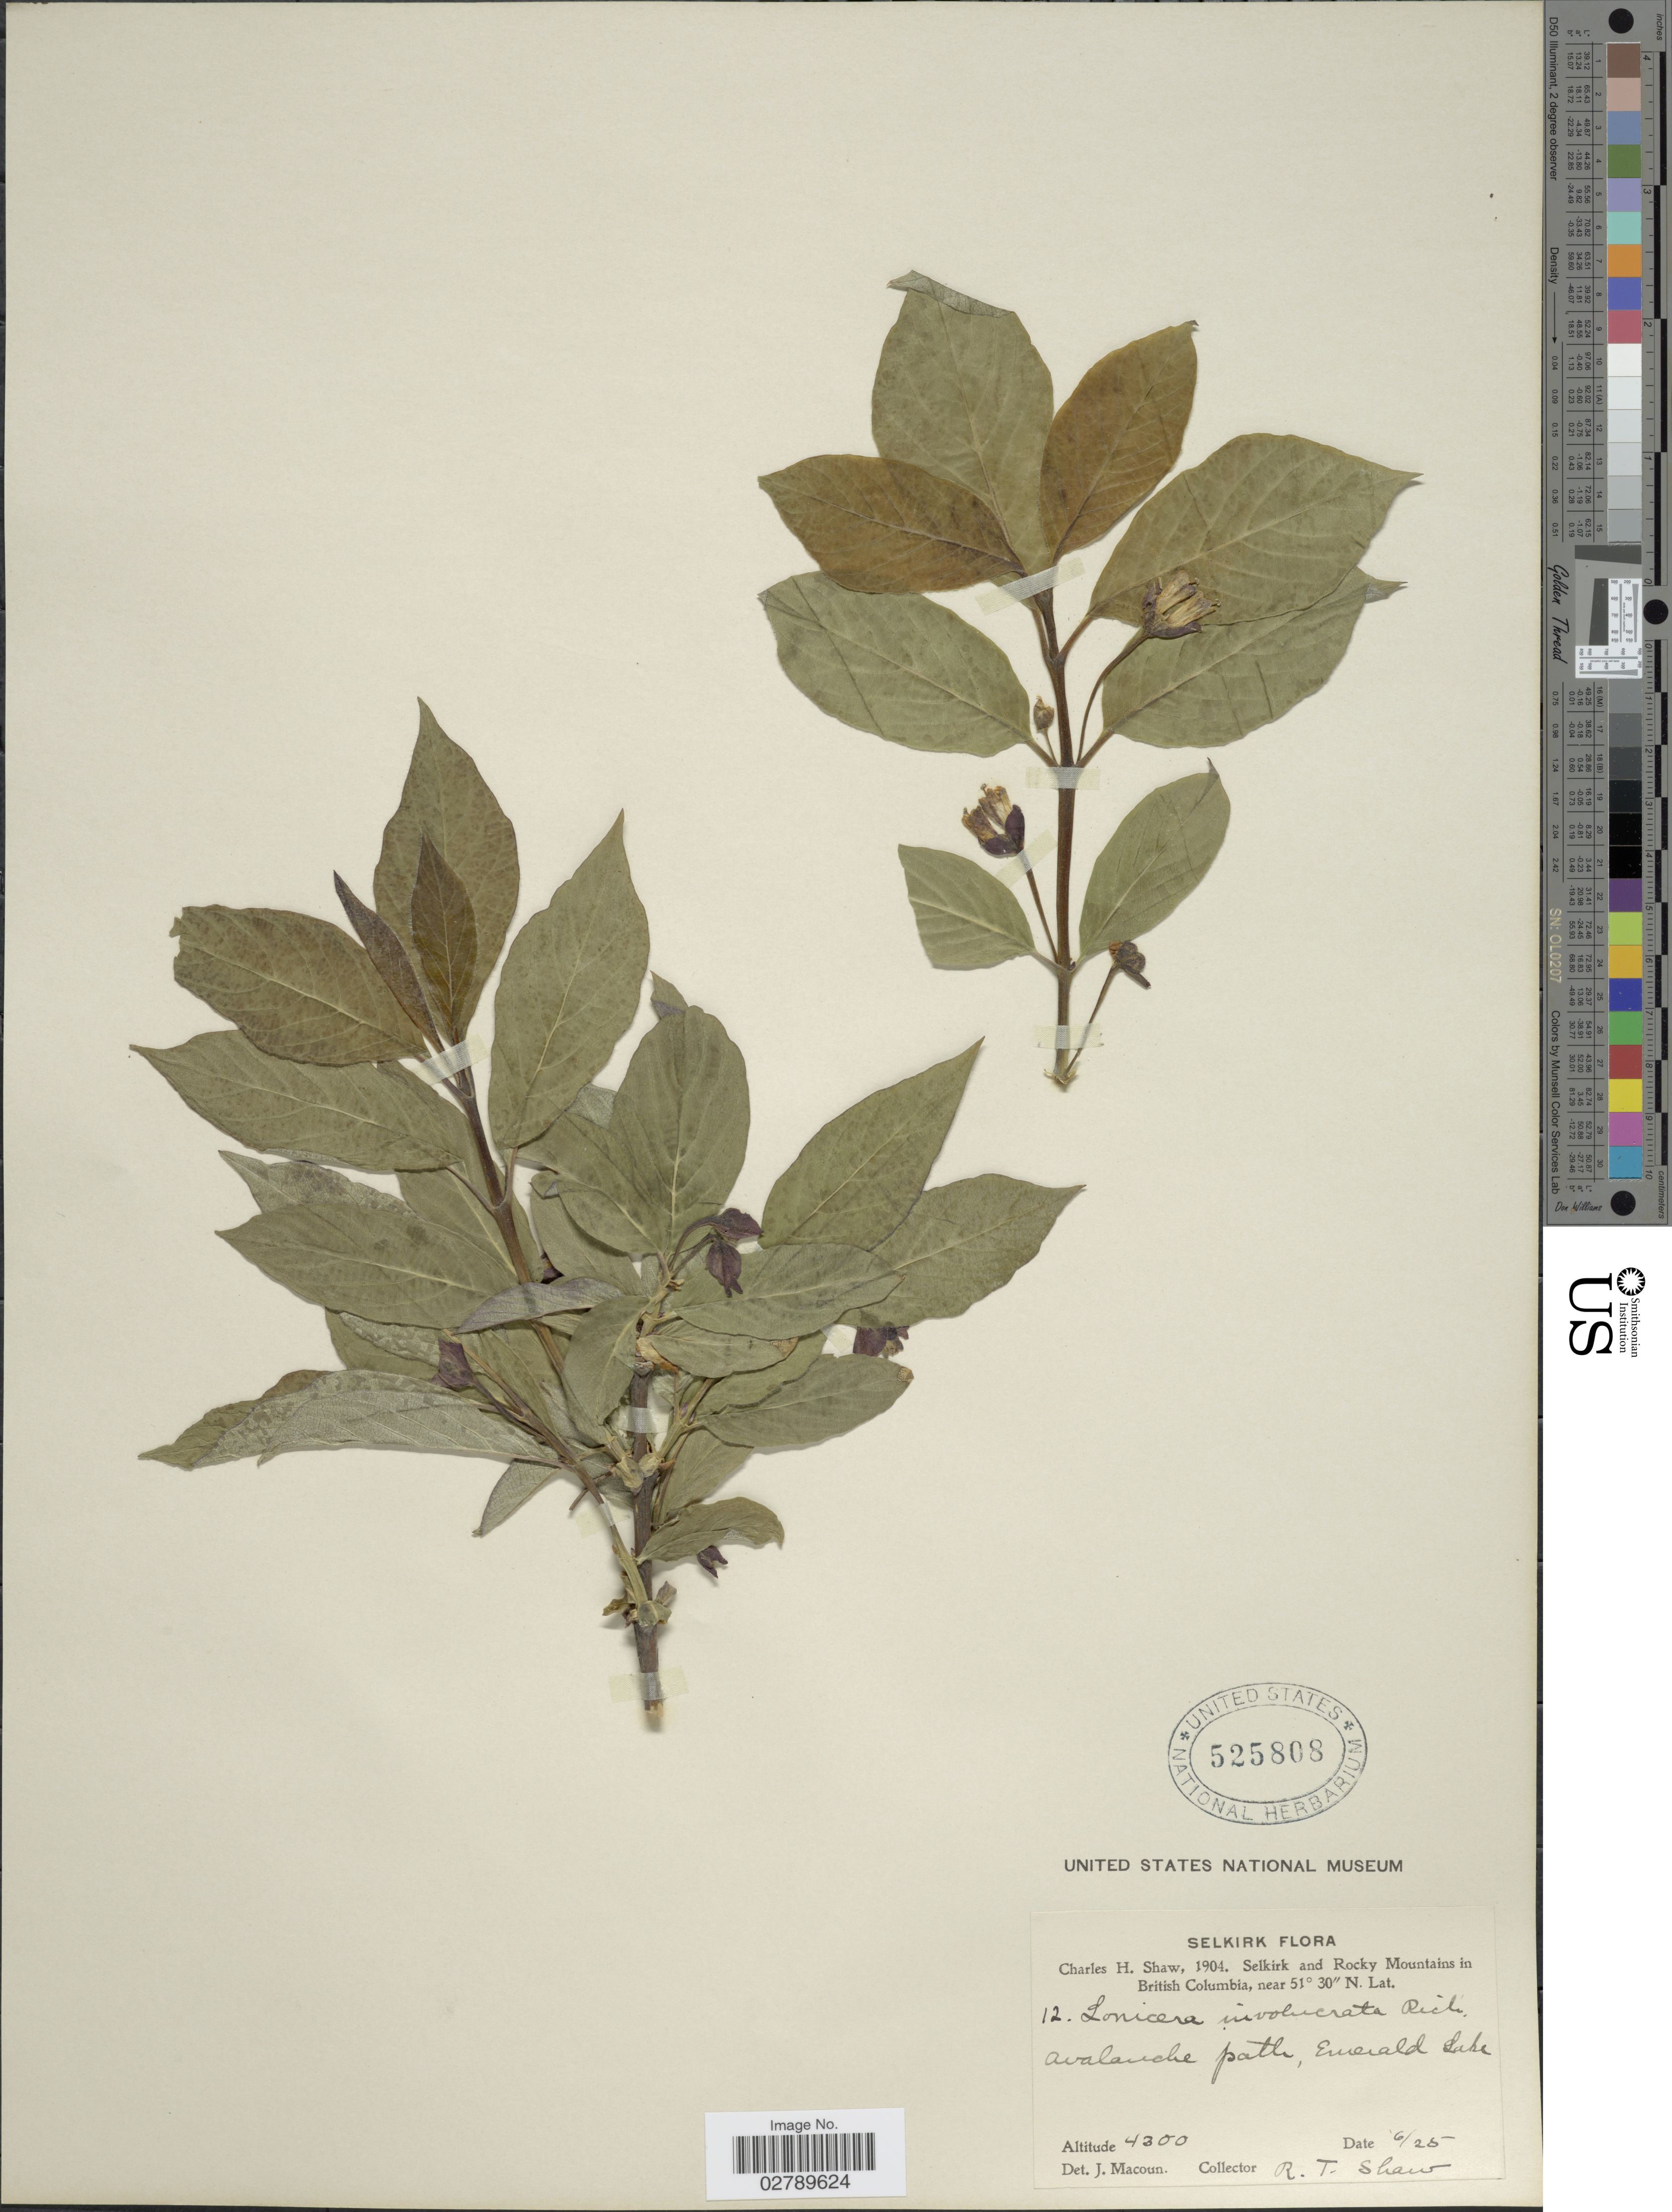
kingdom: Plantae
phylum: Tracheophyta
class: Magnoliopsida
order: Dipsacales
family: Caprifoliaceae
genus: Lonicera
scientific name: Lonicera involucrata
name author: (Richardson) Banks ex Spreng.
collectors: R. T. Shaw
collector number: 12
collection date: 1904-06-25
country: Canada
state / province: British Columbia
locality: Selkirk. Selkirk and Rocky Mountains. Avalanche path, Emerald Lake.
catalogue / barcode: US 525808